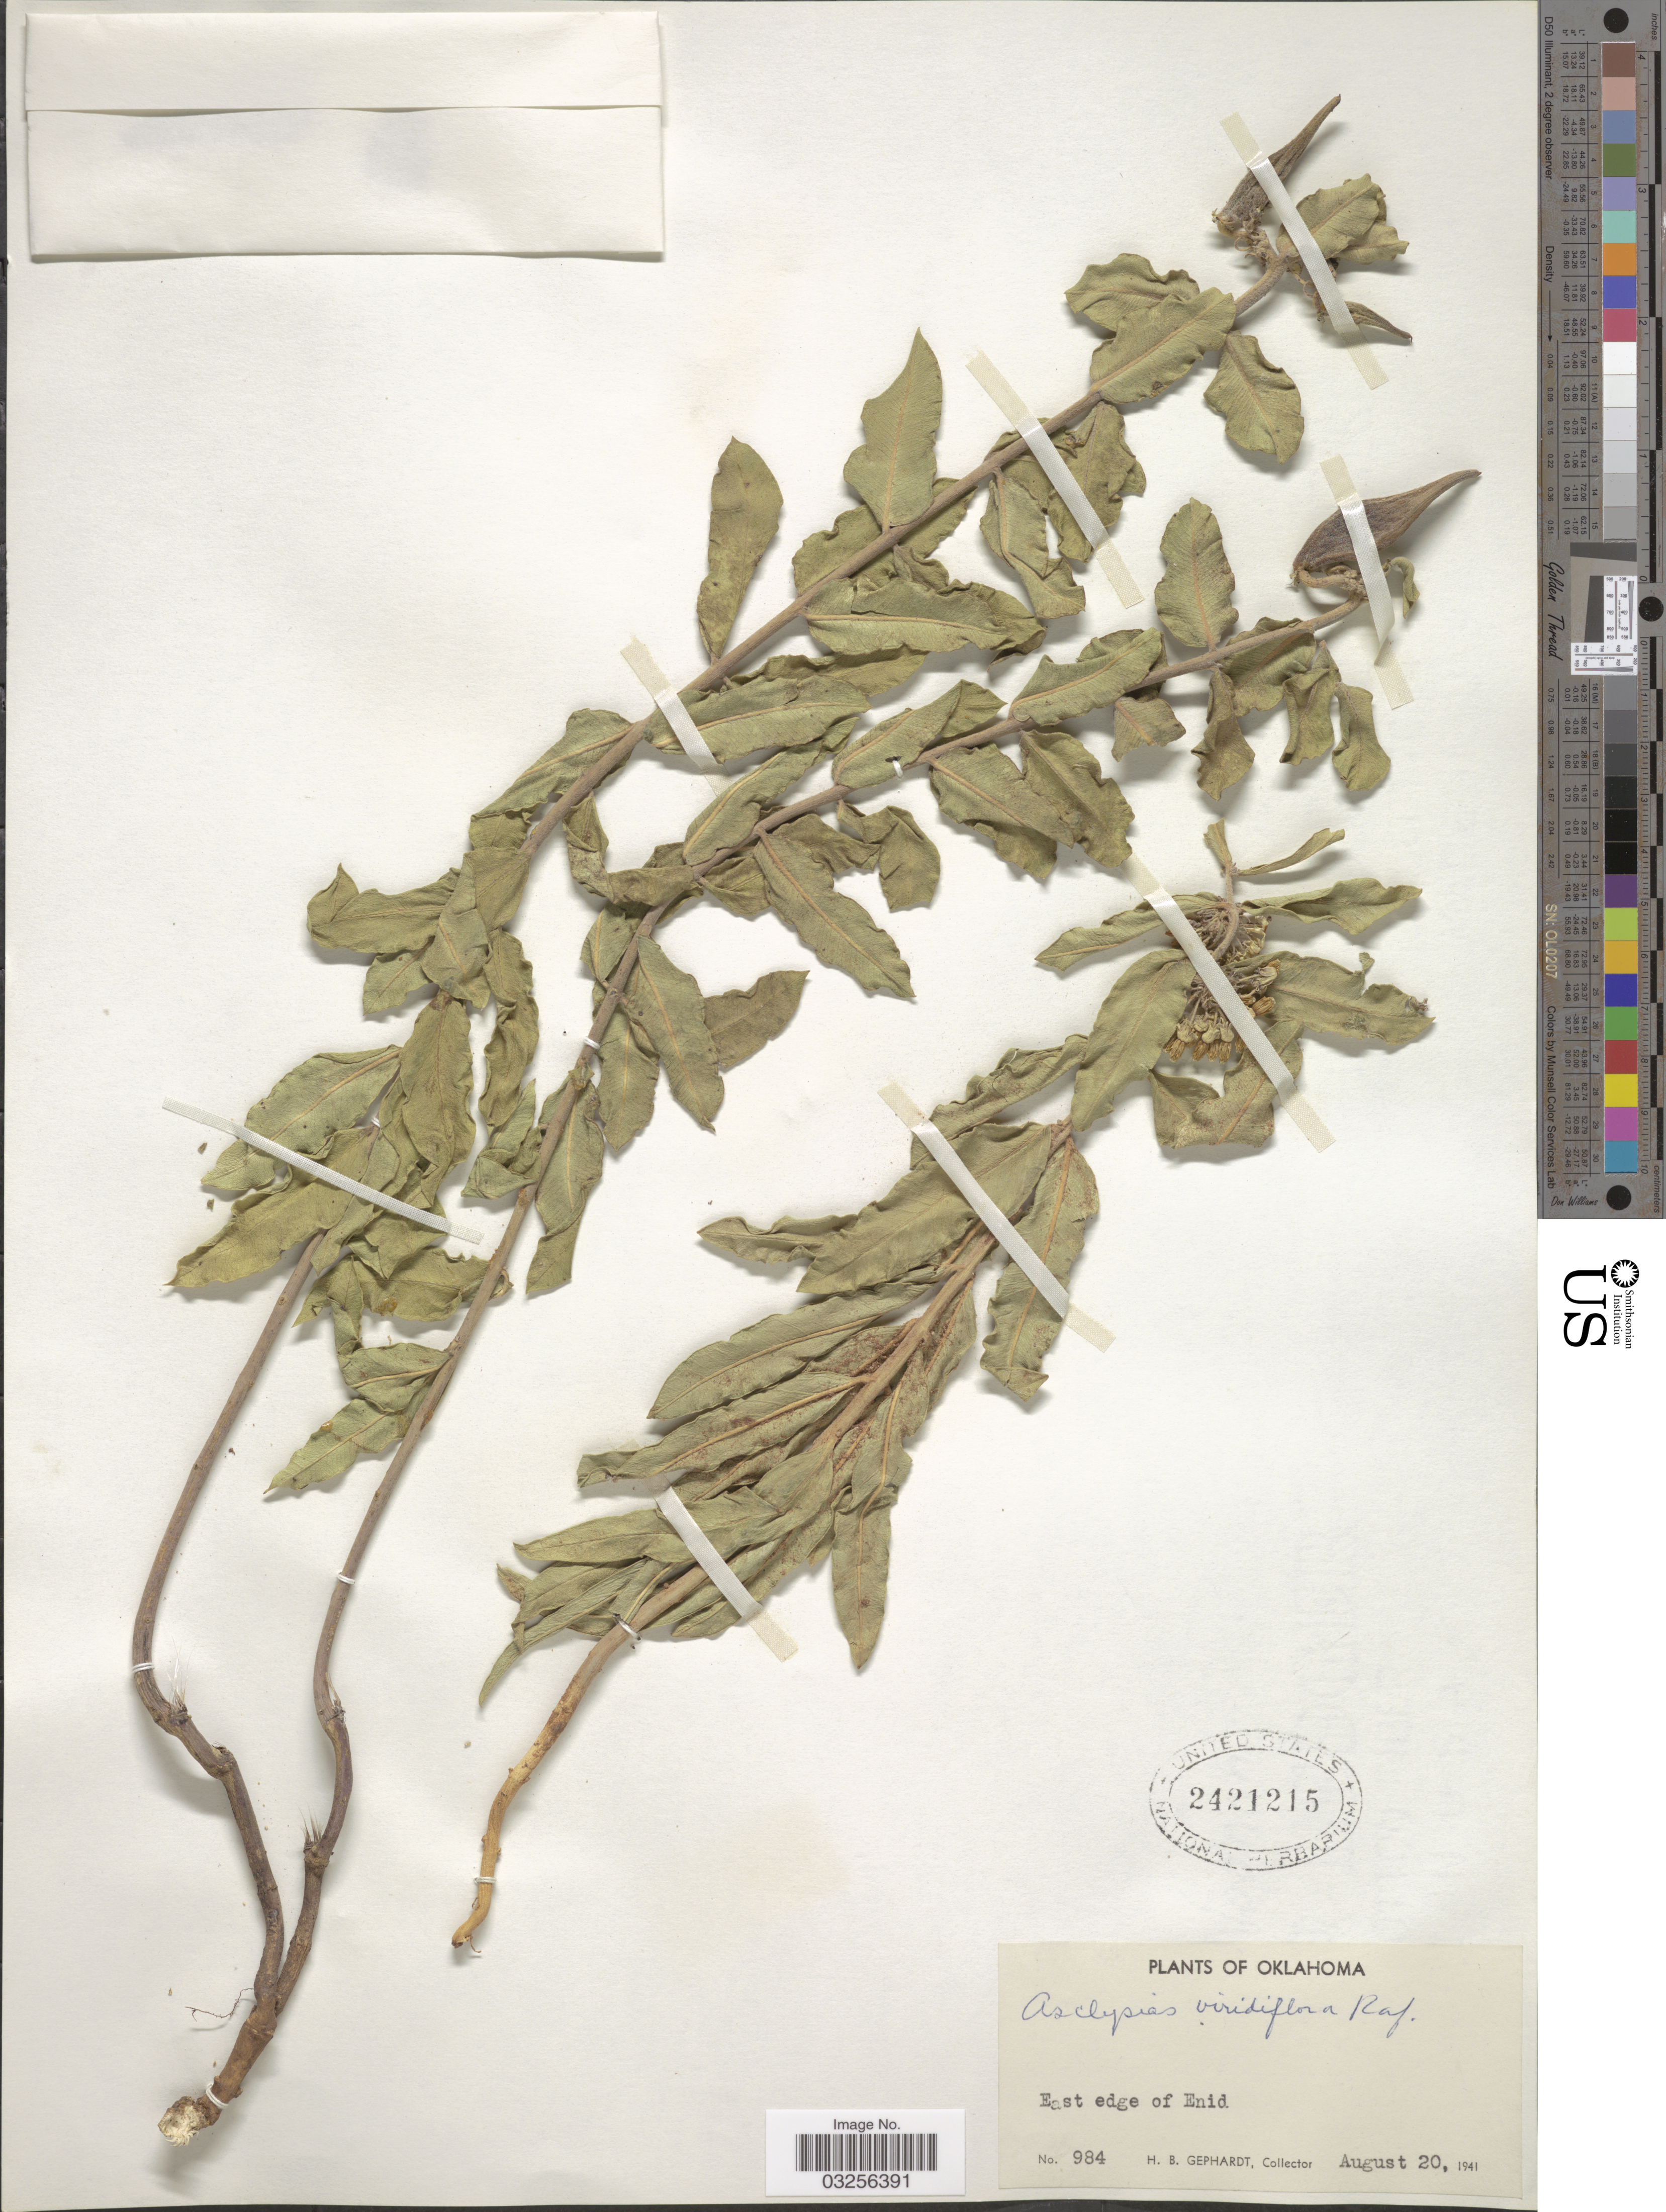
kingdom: Plantae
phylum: Tracheophyta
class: Magnoliopsida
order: Gentianales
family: Apocynaceae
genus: Asclepias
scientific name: Asclepias viridiflora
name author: Raf.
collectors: H. Gephardt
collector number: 984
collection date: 1941-08-20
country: United States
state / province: Oklahoma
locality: East edge of Enid.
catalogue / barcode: US 2421215